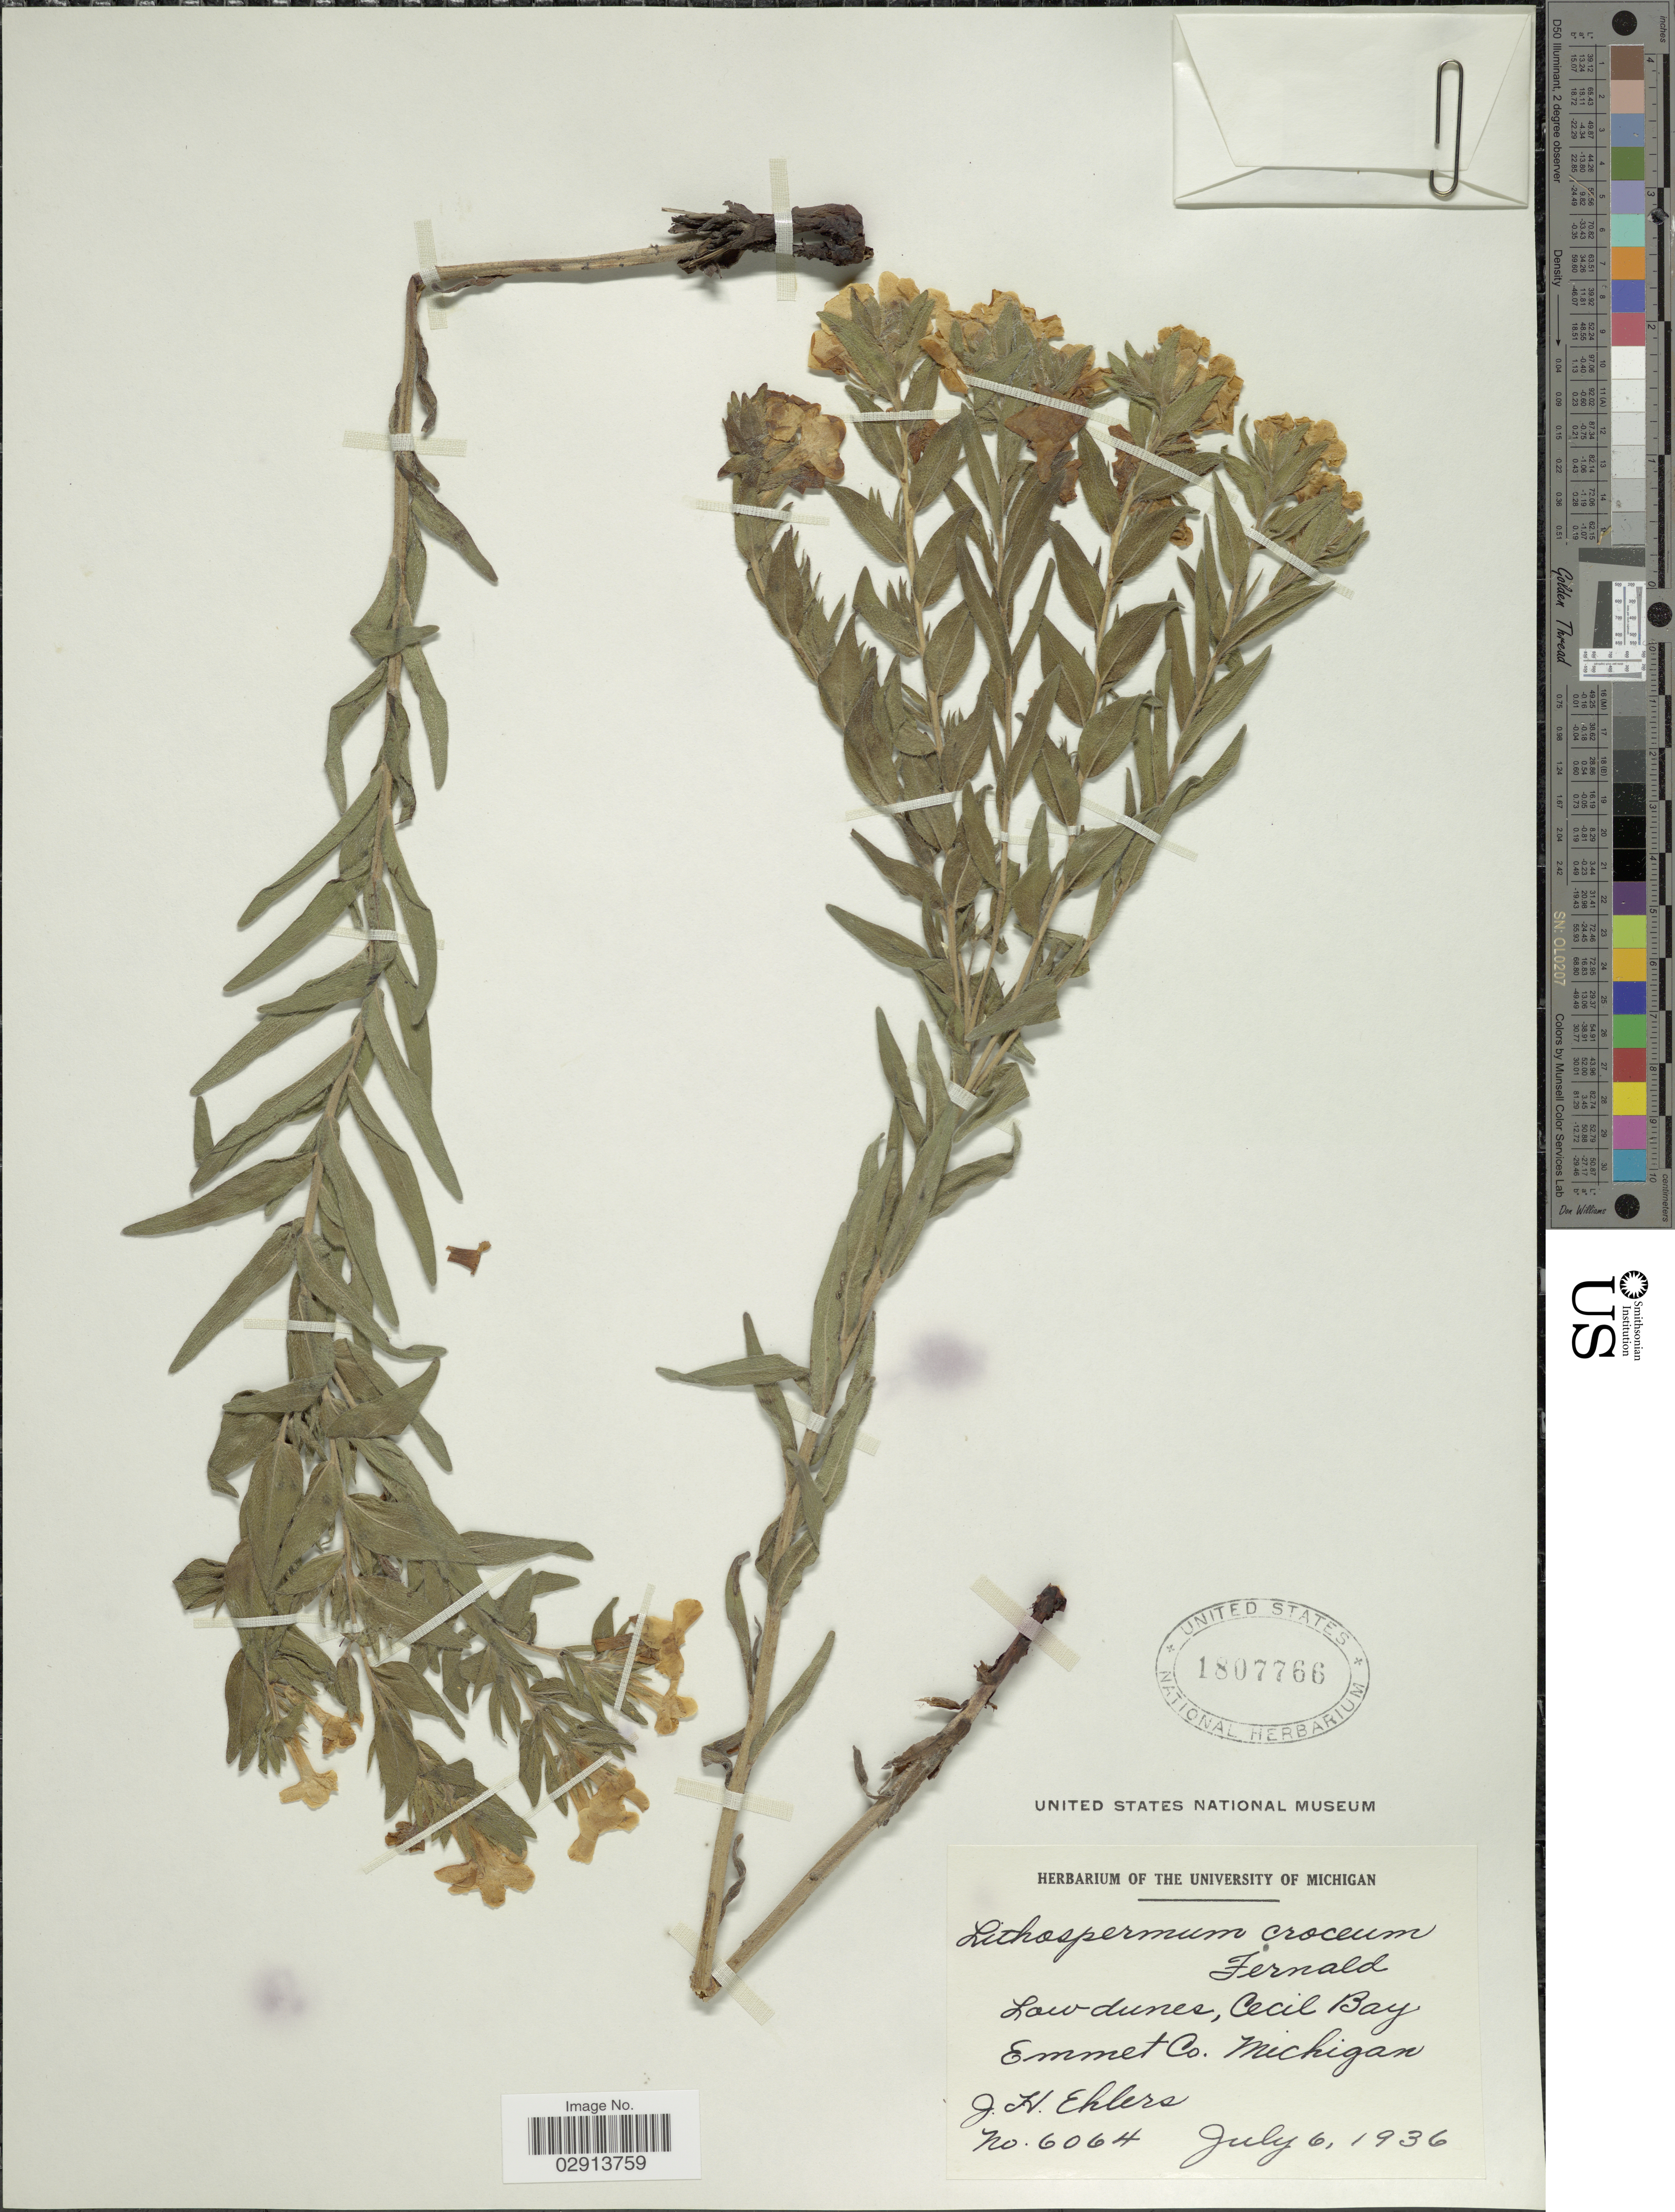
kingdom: Plantae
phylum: Tracheophyta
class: Magnoliopsida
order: Boraginales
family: Boraginaceae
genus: Lithospermum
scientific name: Lithospermum caroliniense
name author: (J.F. Gmel.) MacMill.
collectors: J. H. Ehlers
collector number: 6064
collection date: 1936-07-06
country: United States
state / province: Michigan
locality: Low dunes, Cecil Bay Emmet Co. Michigan.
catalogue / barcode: US 1807766